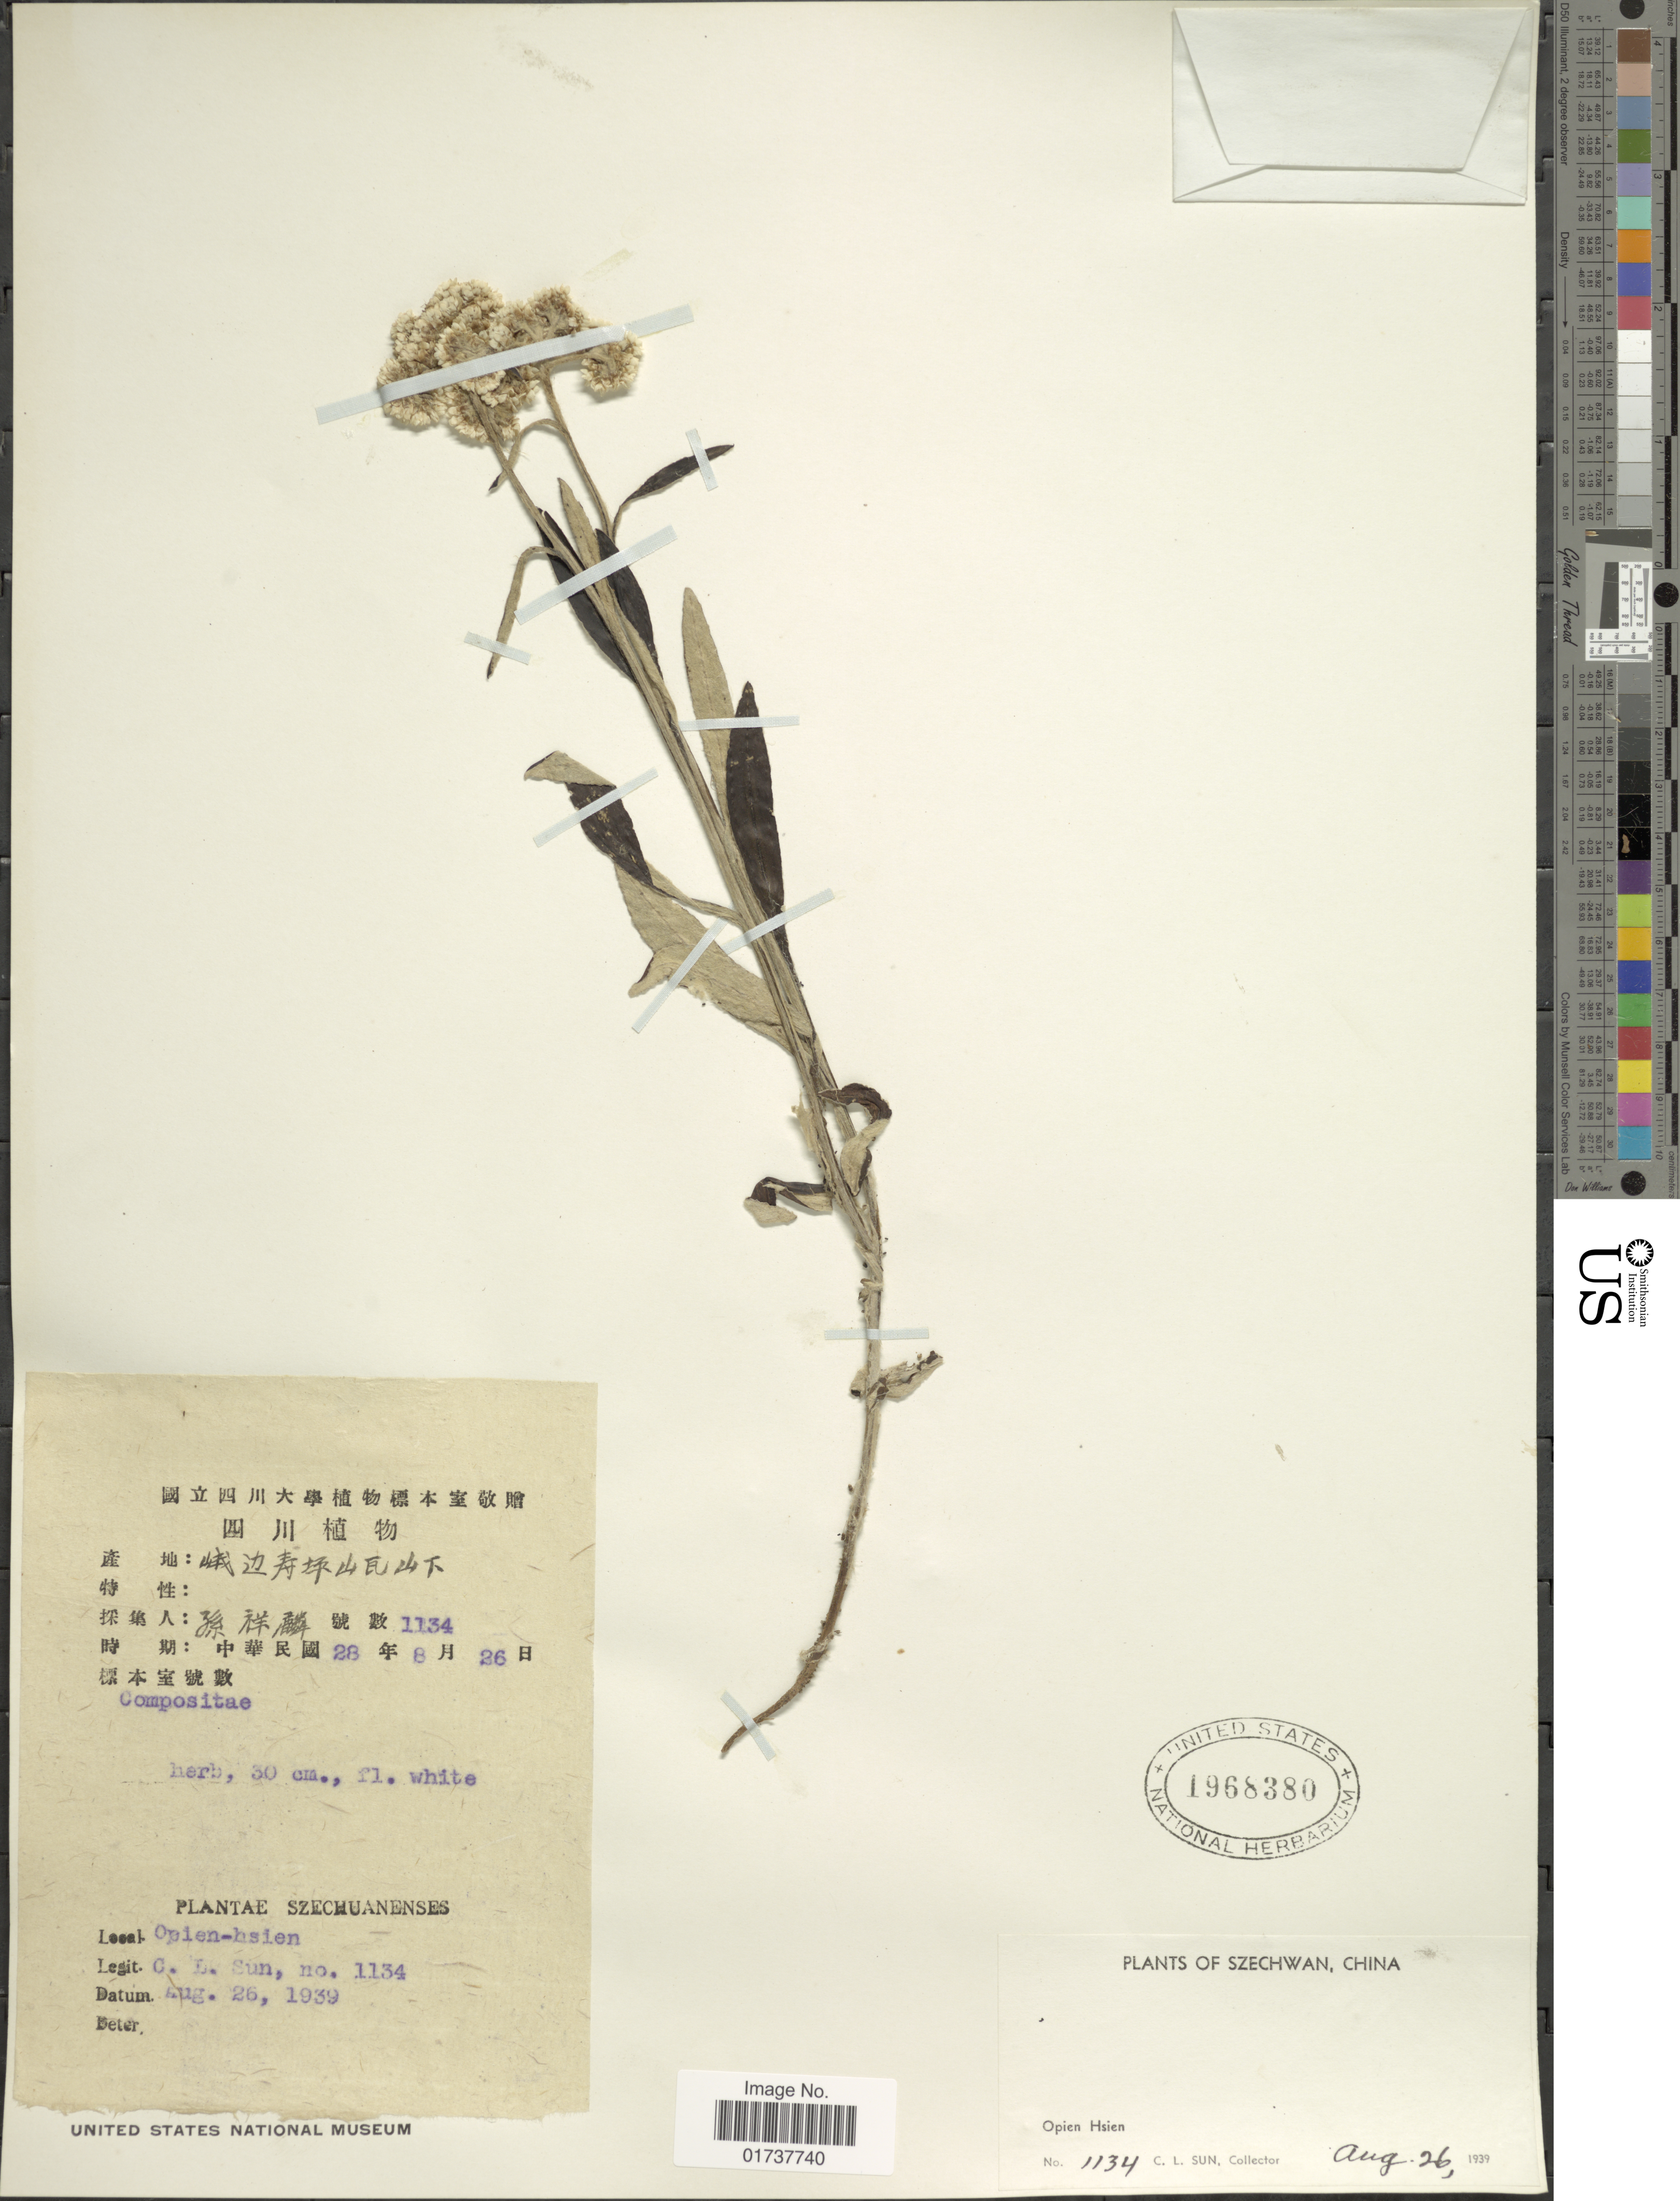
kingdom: Plantae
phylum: Tracheophyta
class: Magnoliopsida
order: Asterales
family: Asteraceae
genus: Gnaphalium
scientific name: Gnaphalium sp.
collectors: C. Sun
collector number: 1134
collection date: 1939-08-26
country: China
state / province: Sichuan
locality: Szechwan, Opien-hsien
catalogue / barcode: US 1968380